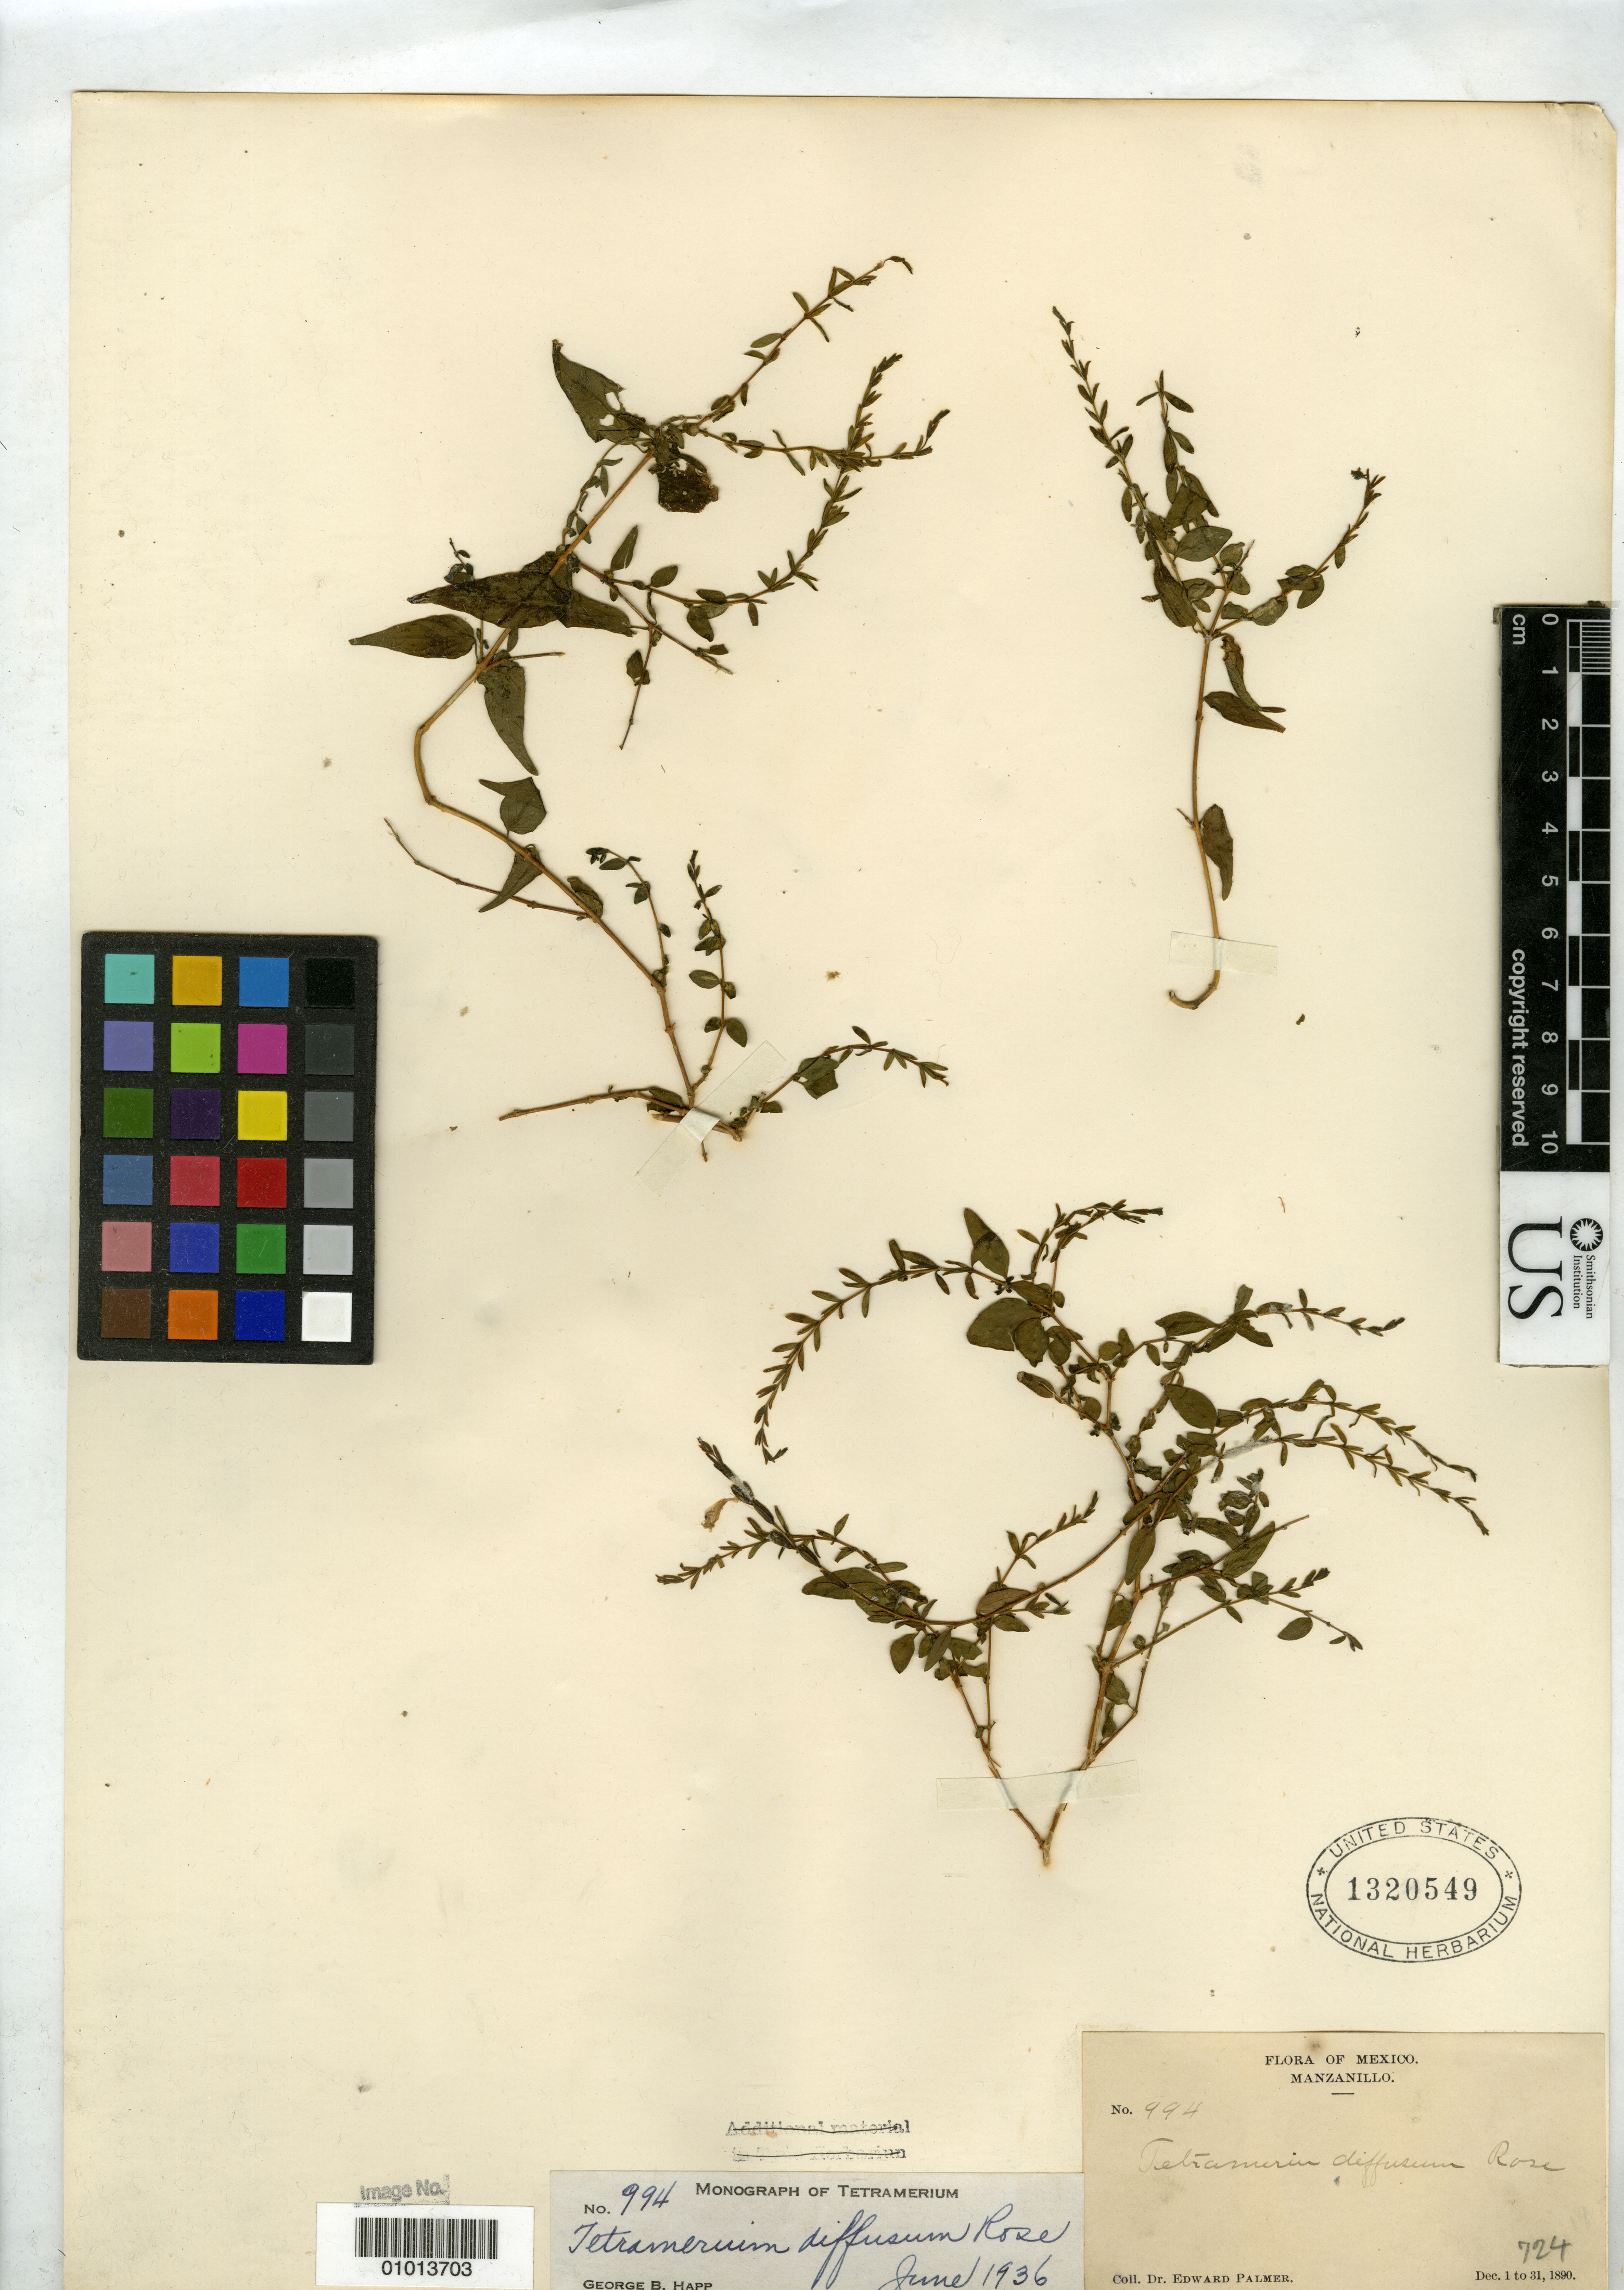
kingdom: Plantae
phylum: Tracheophyta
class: Magnoliopsida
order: Lamiales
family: Acanthaceae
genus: Tetramerium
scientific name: Tetramerium diffusum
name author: Rose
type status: Isolectotype; Syntype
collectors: E. Palmer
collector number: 994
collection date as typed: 01 Dec 1890 to 31 Dec 1890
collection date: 1890-12-01/1890-12-31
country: Mexico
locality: Manzanillo.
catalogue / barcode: US 1320549